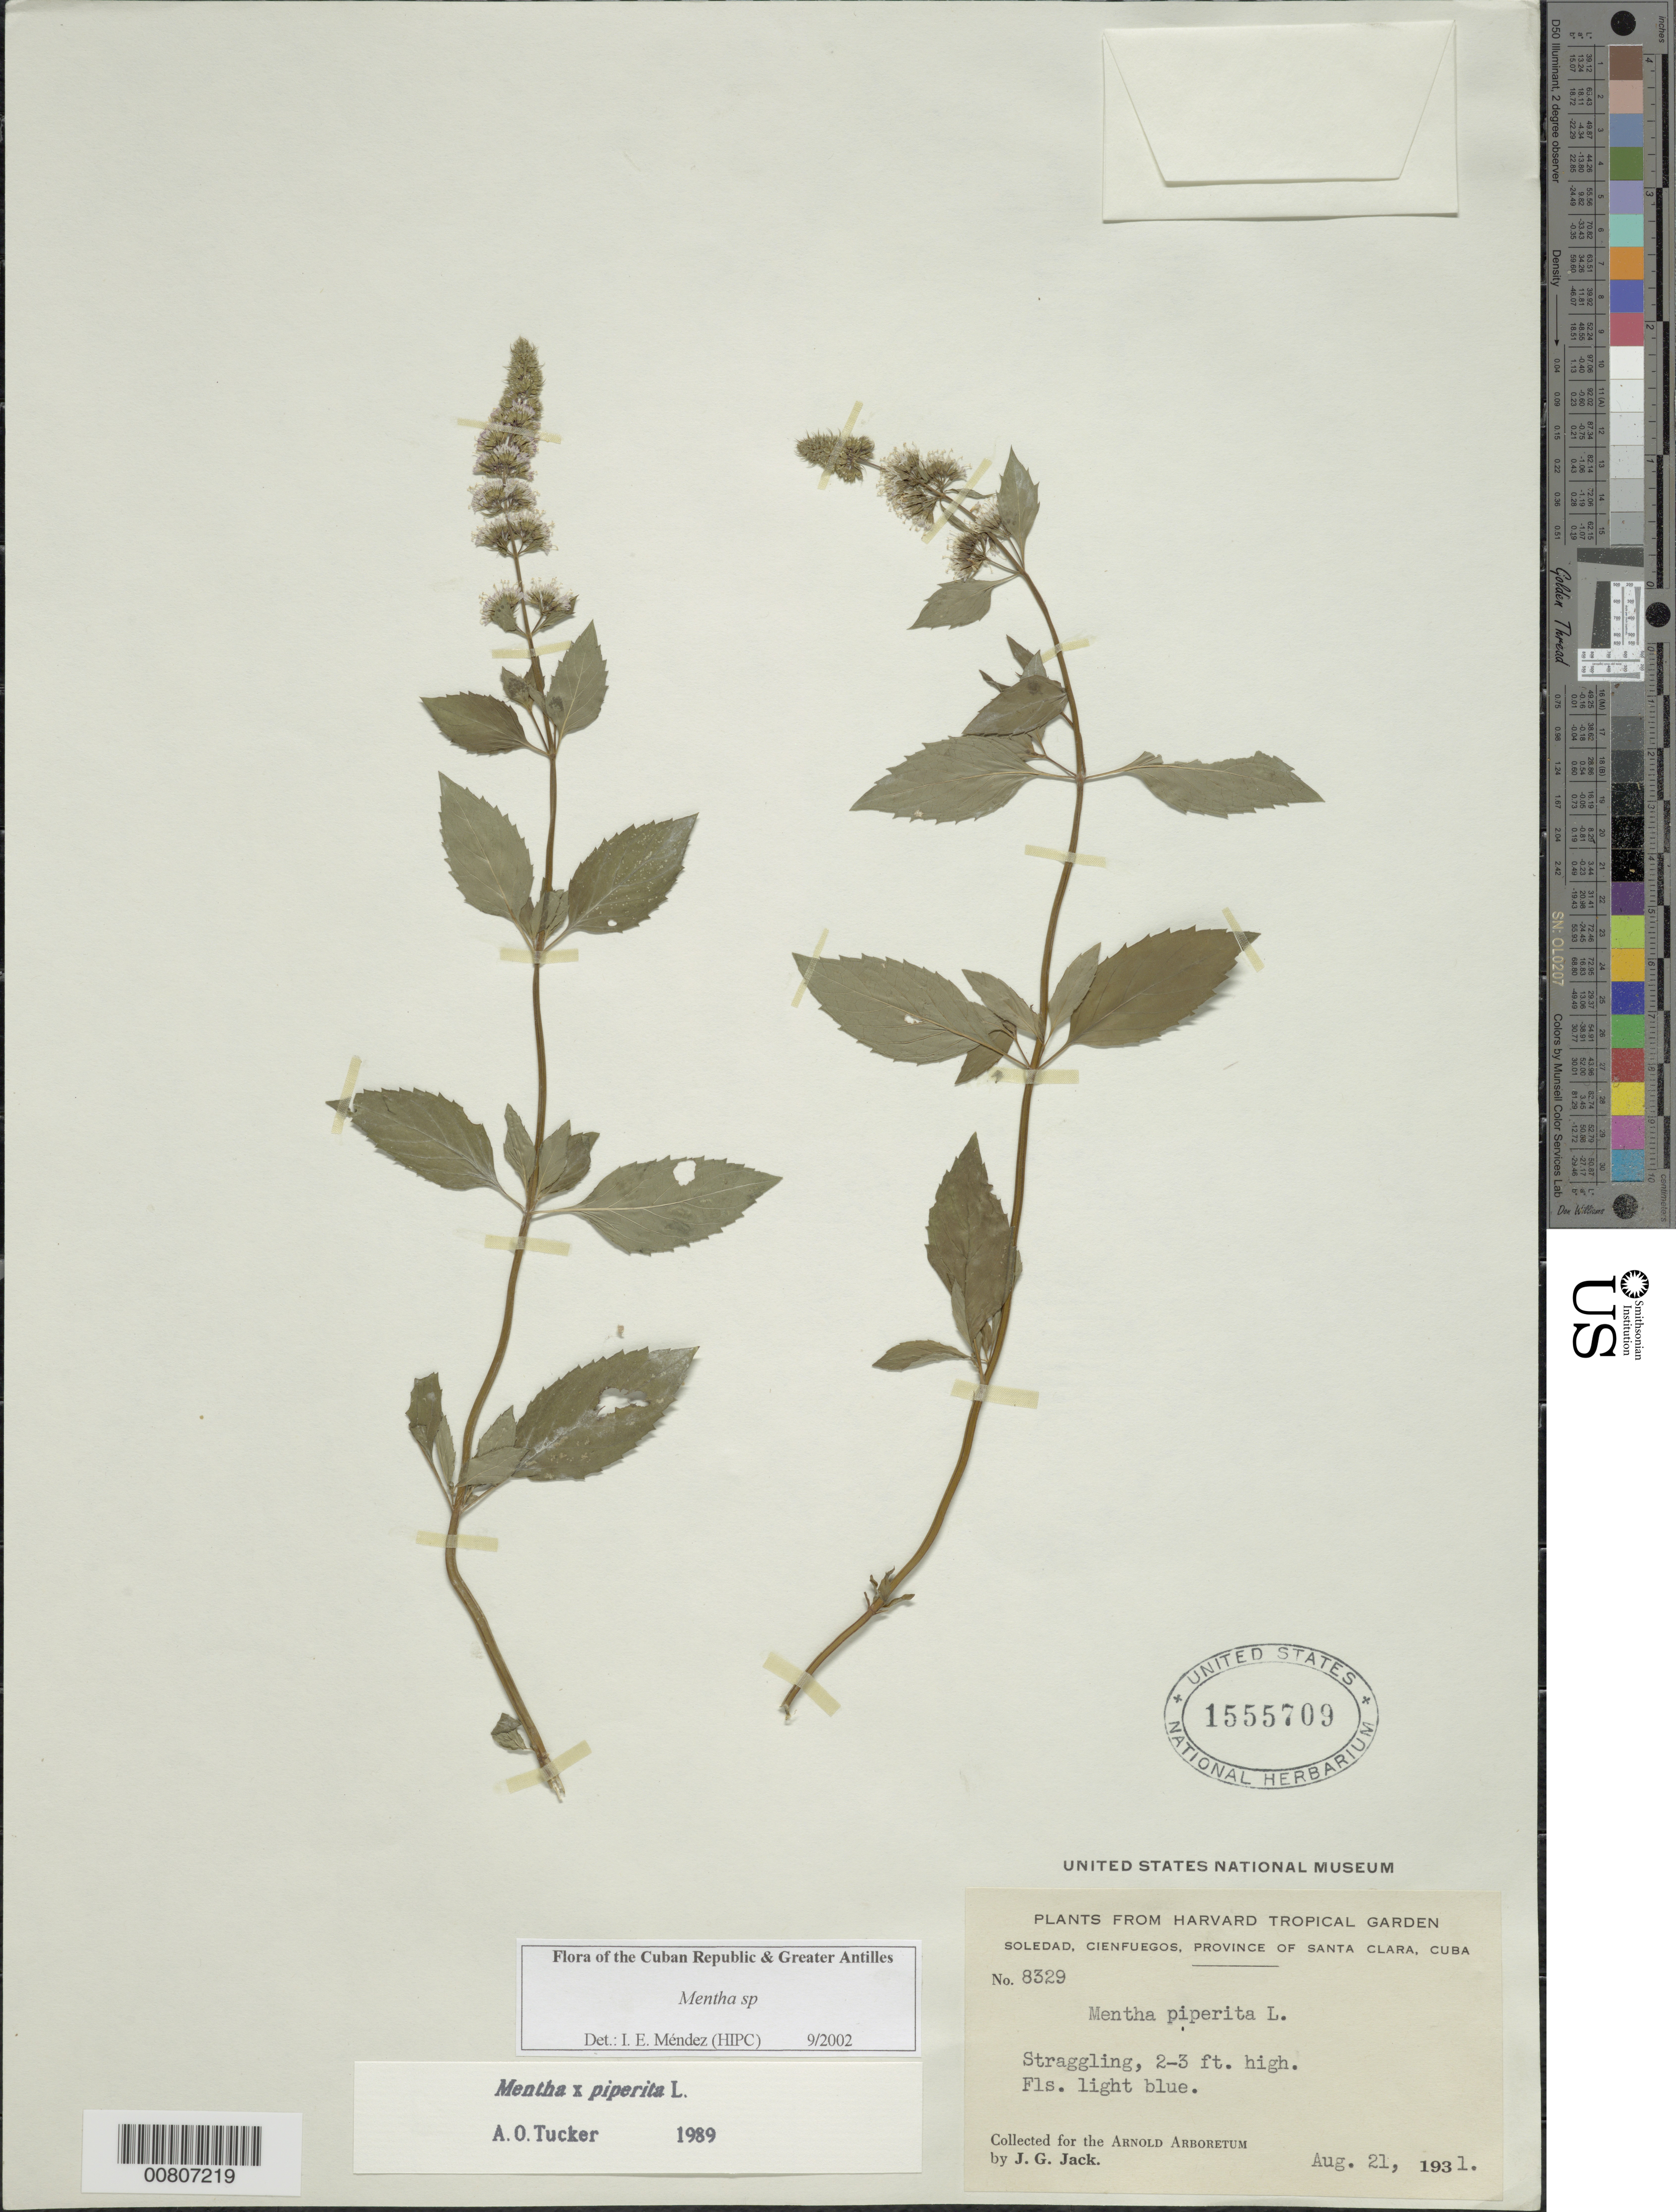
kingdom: Plantae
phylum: Tracheophyta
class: Magnoliopsida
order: Lamiales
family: Lamiaceae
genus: Mentha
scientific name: Mentha sp.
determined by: Méndez, Isidro E., (HIPC)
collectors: J. G. Jack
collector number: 8329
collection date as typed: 21 Aug 1931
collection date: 1931-08-21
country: Cuba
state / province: Cienfuegos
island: Cuba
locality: Prov Santa Clara, Soledad, Cienfuegos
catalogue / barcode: US 1555709